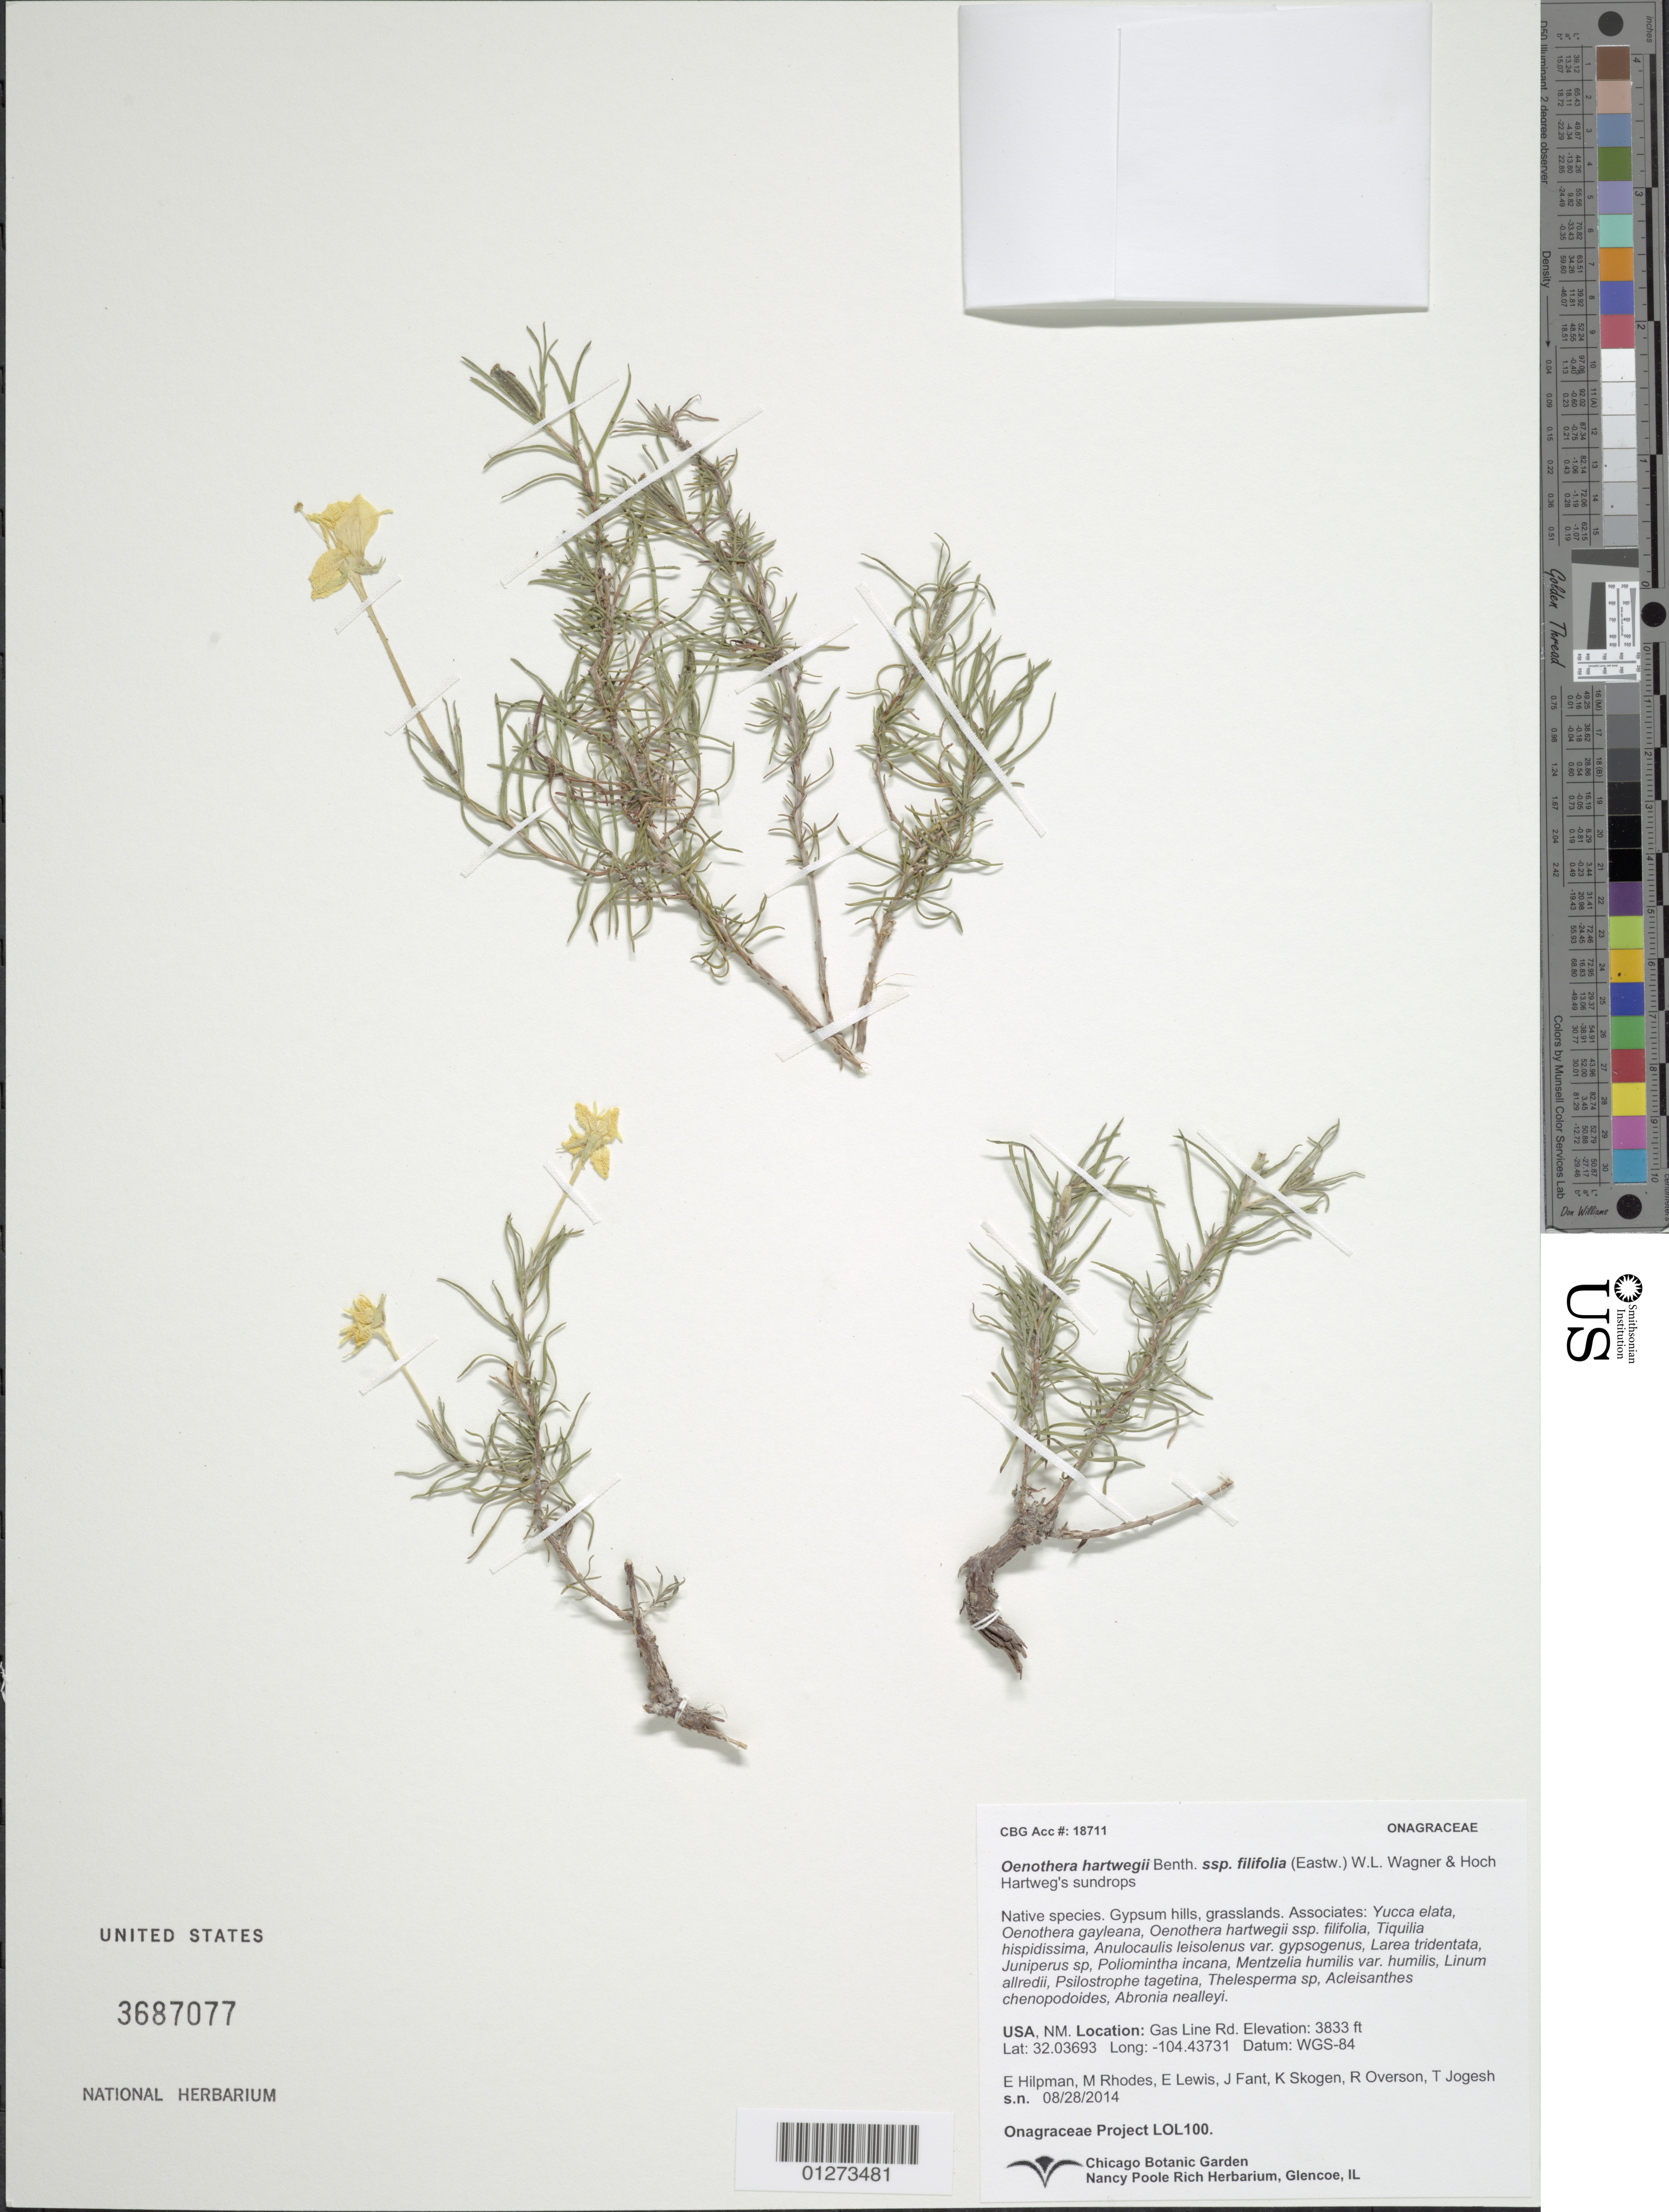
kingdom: Plantae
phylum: Tracheophyta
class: Magnoliopsida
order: Myrtales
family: Onagraceae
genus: Oenothera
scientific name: Oenothera hartwegii subsp. filifolia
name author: (Eastw.) W.L. Wagner & Hoch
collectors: Onagraceae Project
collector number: LOL 100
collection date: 2014-08-28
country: United States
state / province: New Mexico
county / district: Eddy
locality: Yeso Hills Deposit, N of NM/TX line, pits at N end of gas line rd. end where road is gated. Gasline Rd. is perpendicular to main rd, 2.3 mi from junct. of Hwy's 180/62 and 0.6 miles from 90 degree turn to E near gas retention pool.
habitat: Gypsum hills, grasslands.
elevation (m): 1168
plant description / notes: CHIC, US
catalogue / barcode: US 3687077